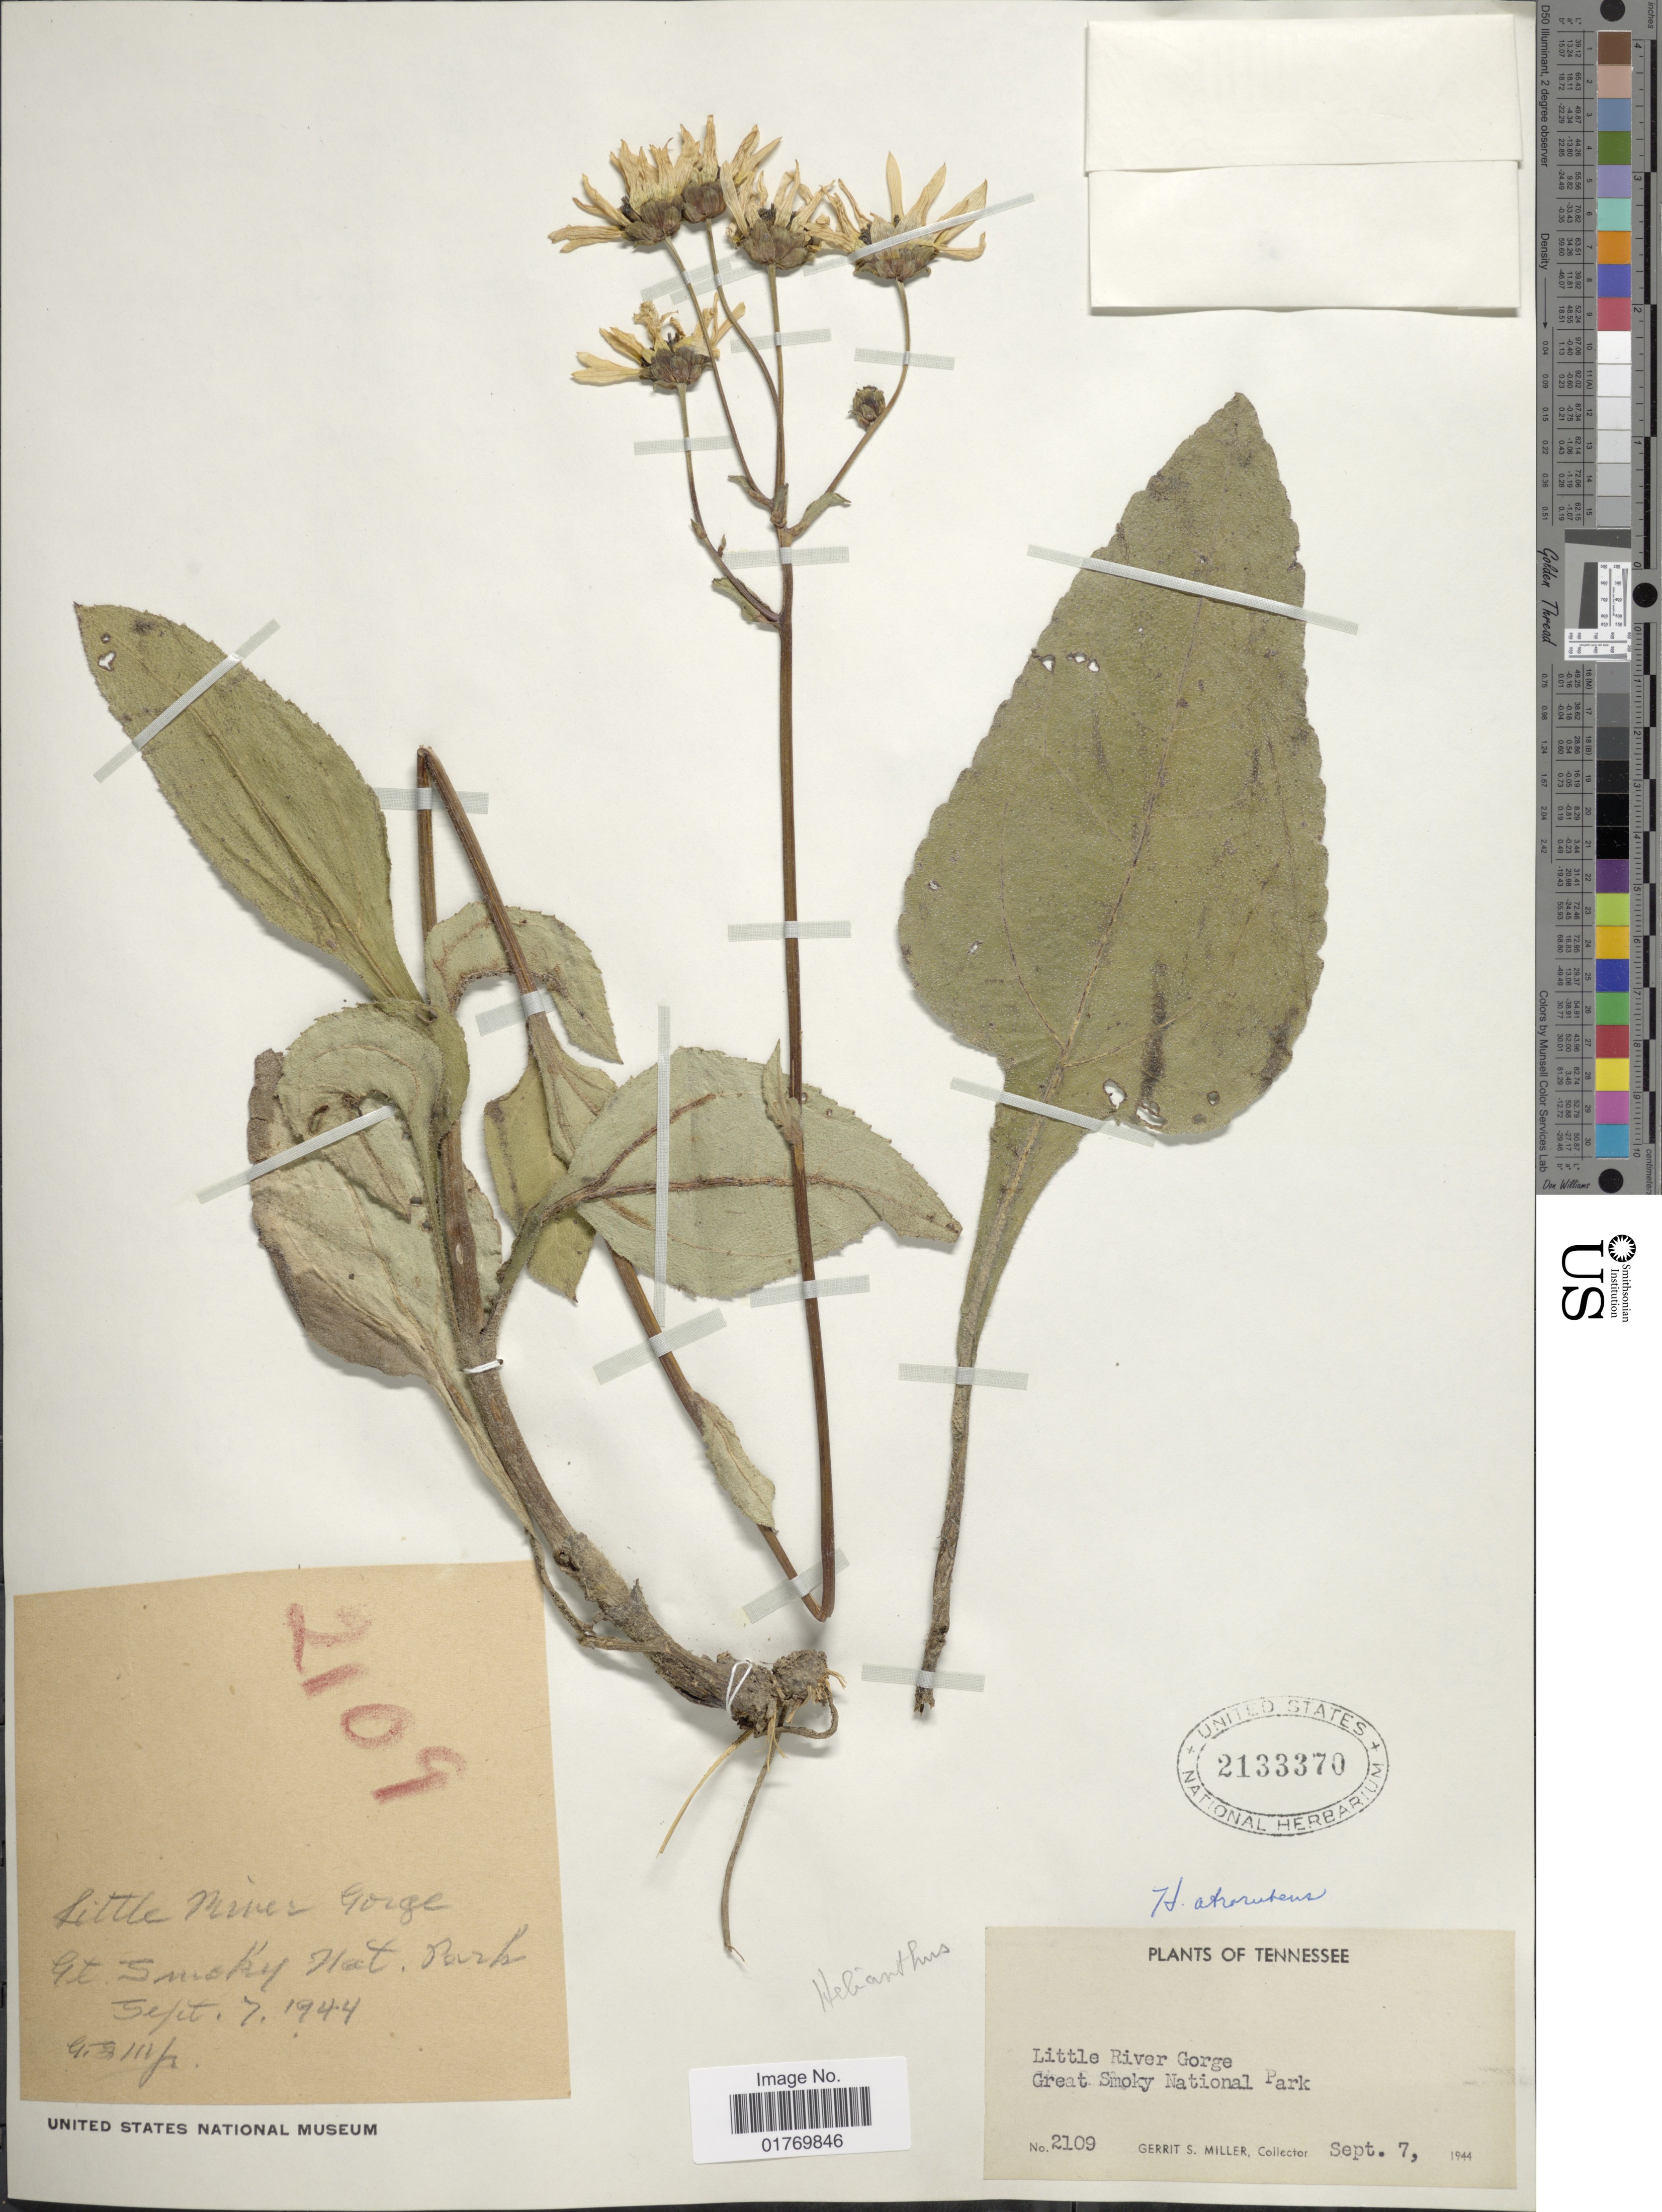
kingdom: Plantae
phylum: Tracheophyta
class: Magnoliopsida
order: Asterales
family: Asteraceae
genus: Helianthus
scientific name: Helianthus atrorubens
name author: L.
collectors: G. S. Miller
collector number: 2109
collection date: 1944-09-07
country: United States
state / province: Tennessee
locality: Little River Gorge, Great Smoky National Park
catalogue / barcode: US 2133370